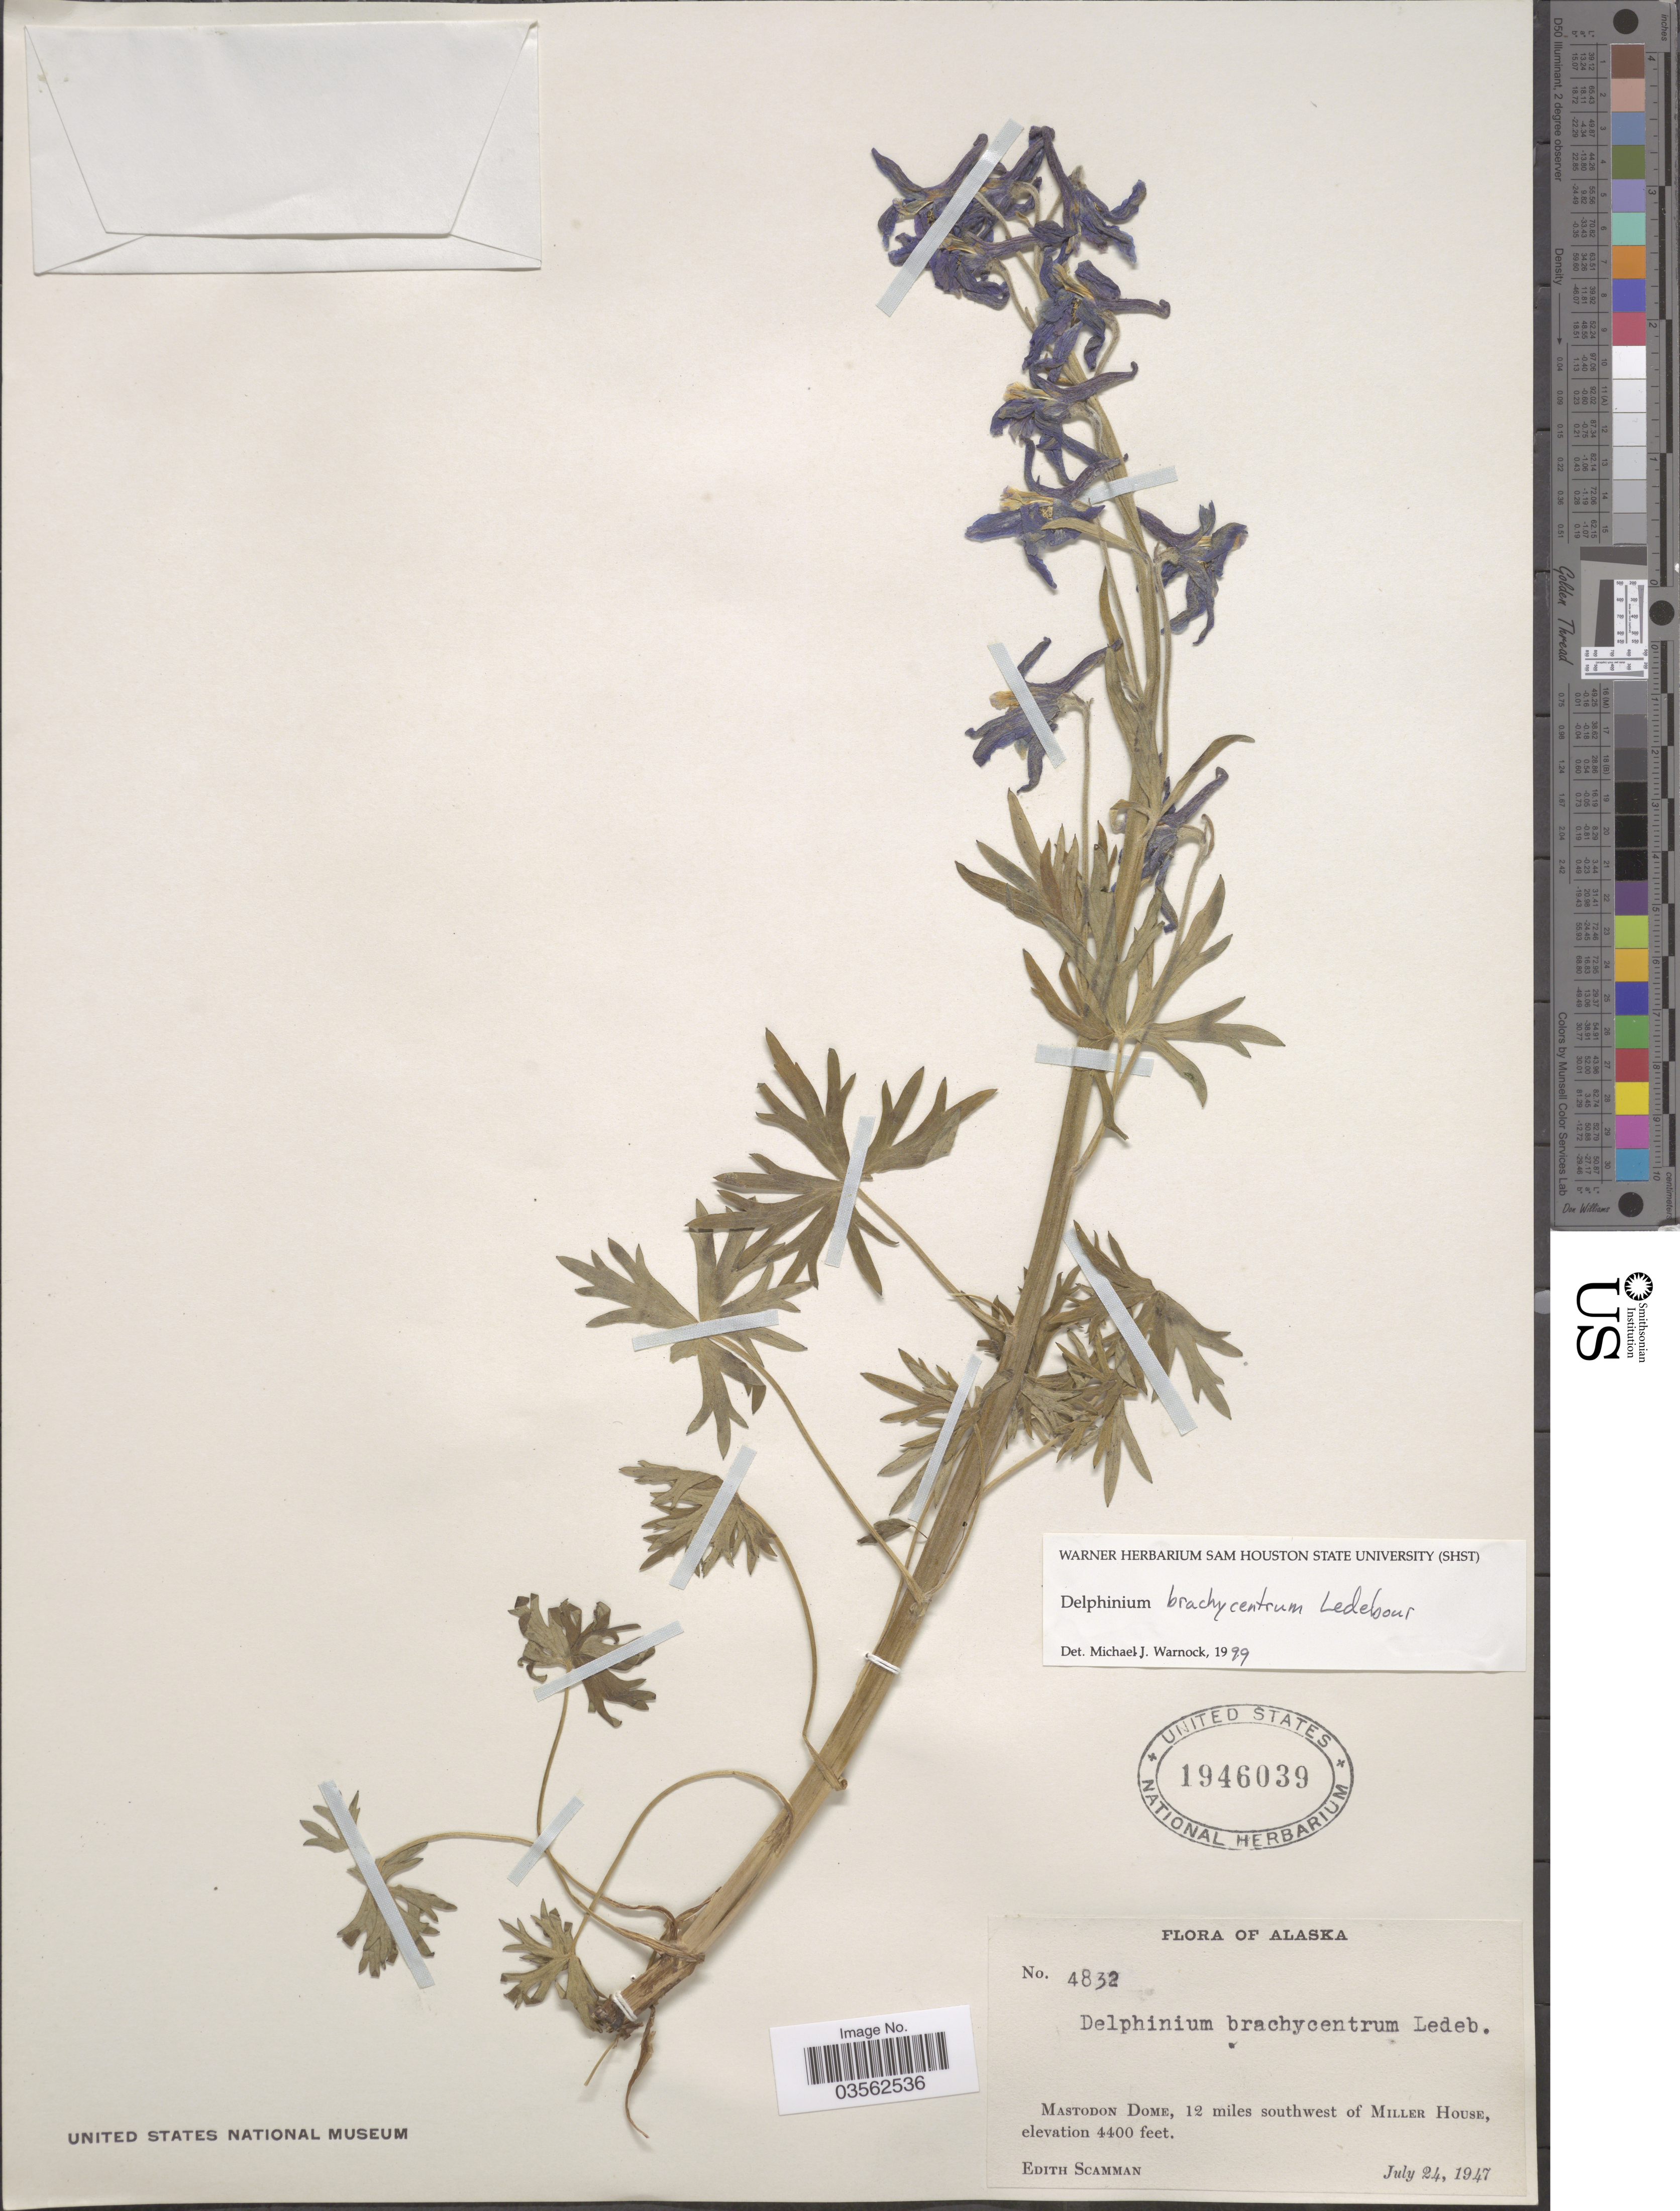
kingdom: Plantae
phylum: Tracheophyta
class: Magnoliopsida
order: Ranunculales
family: Ranunculaceae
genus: Delphinium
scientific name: Delphinium brachycentrum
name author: Ledeb.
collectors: E. Scamman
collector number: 4832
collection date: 1947-07-24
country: United States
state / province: Alaska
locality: Mastodon Dome, 12 miles southwest of Miller House.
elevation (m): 1341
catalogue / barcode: US 1946039